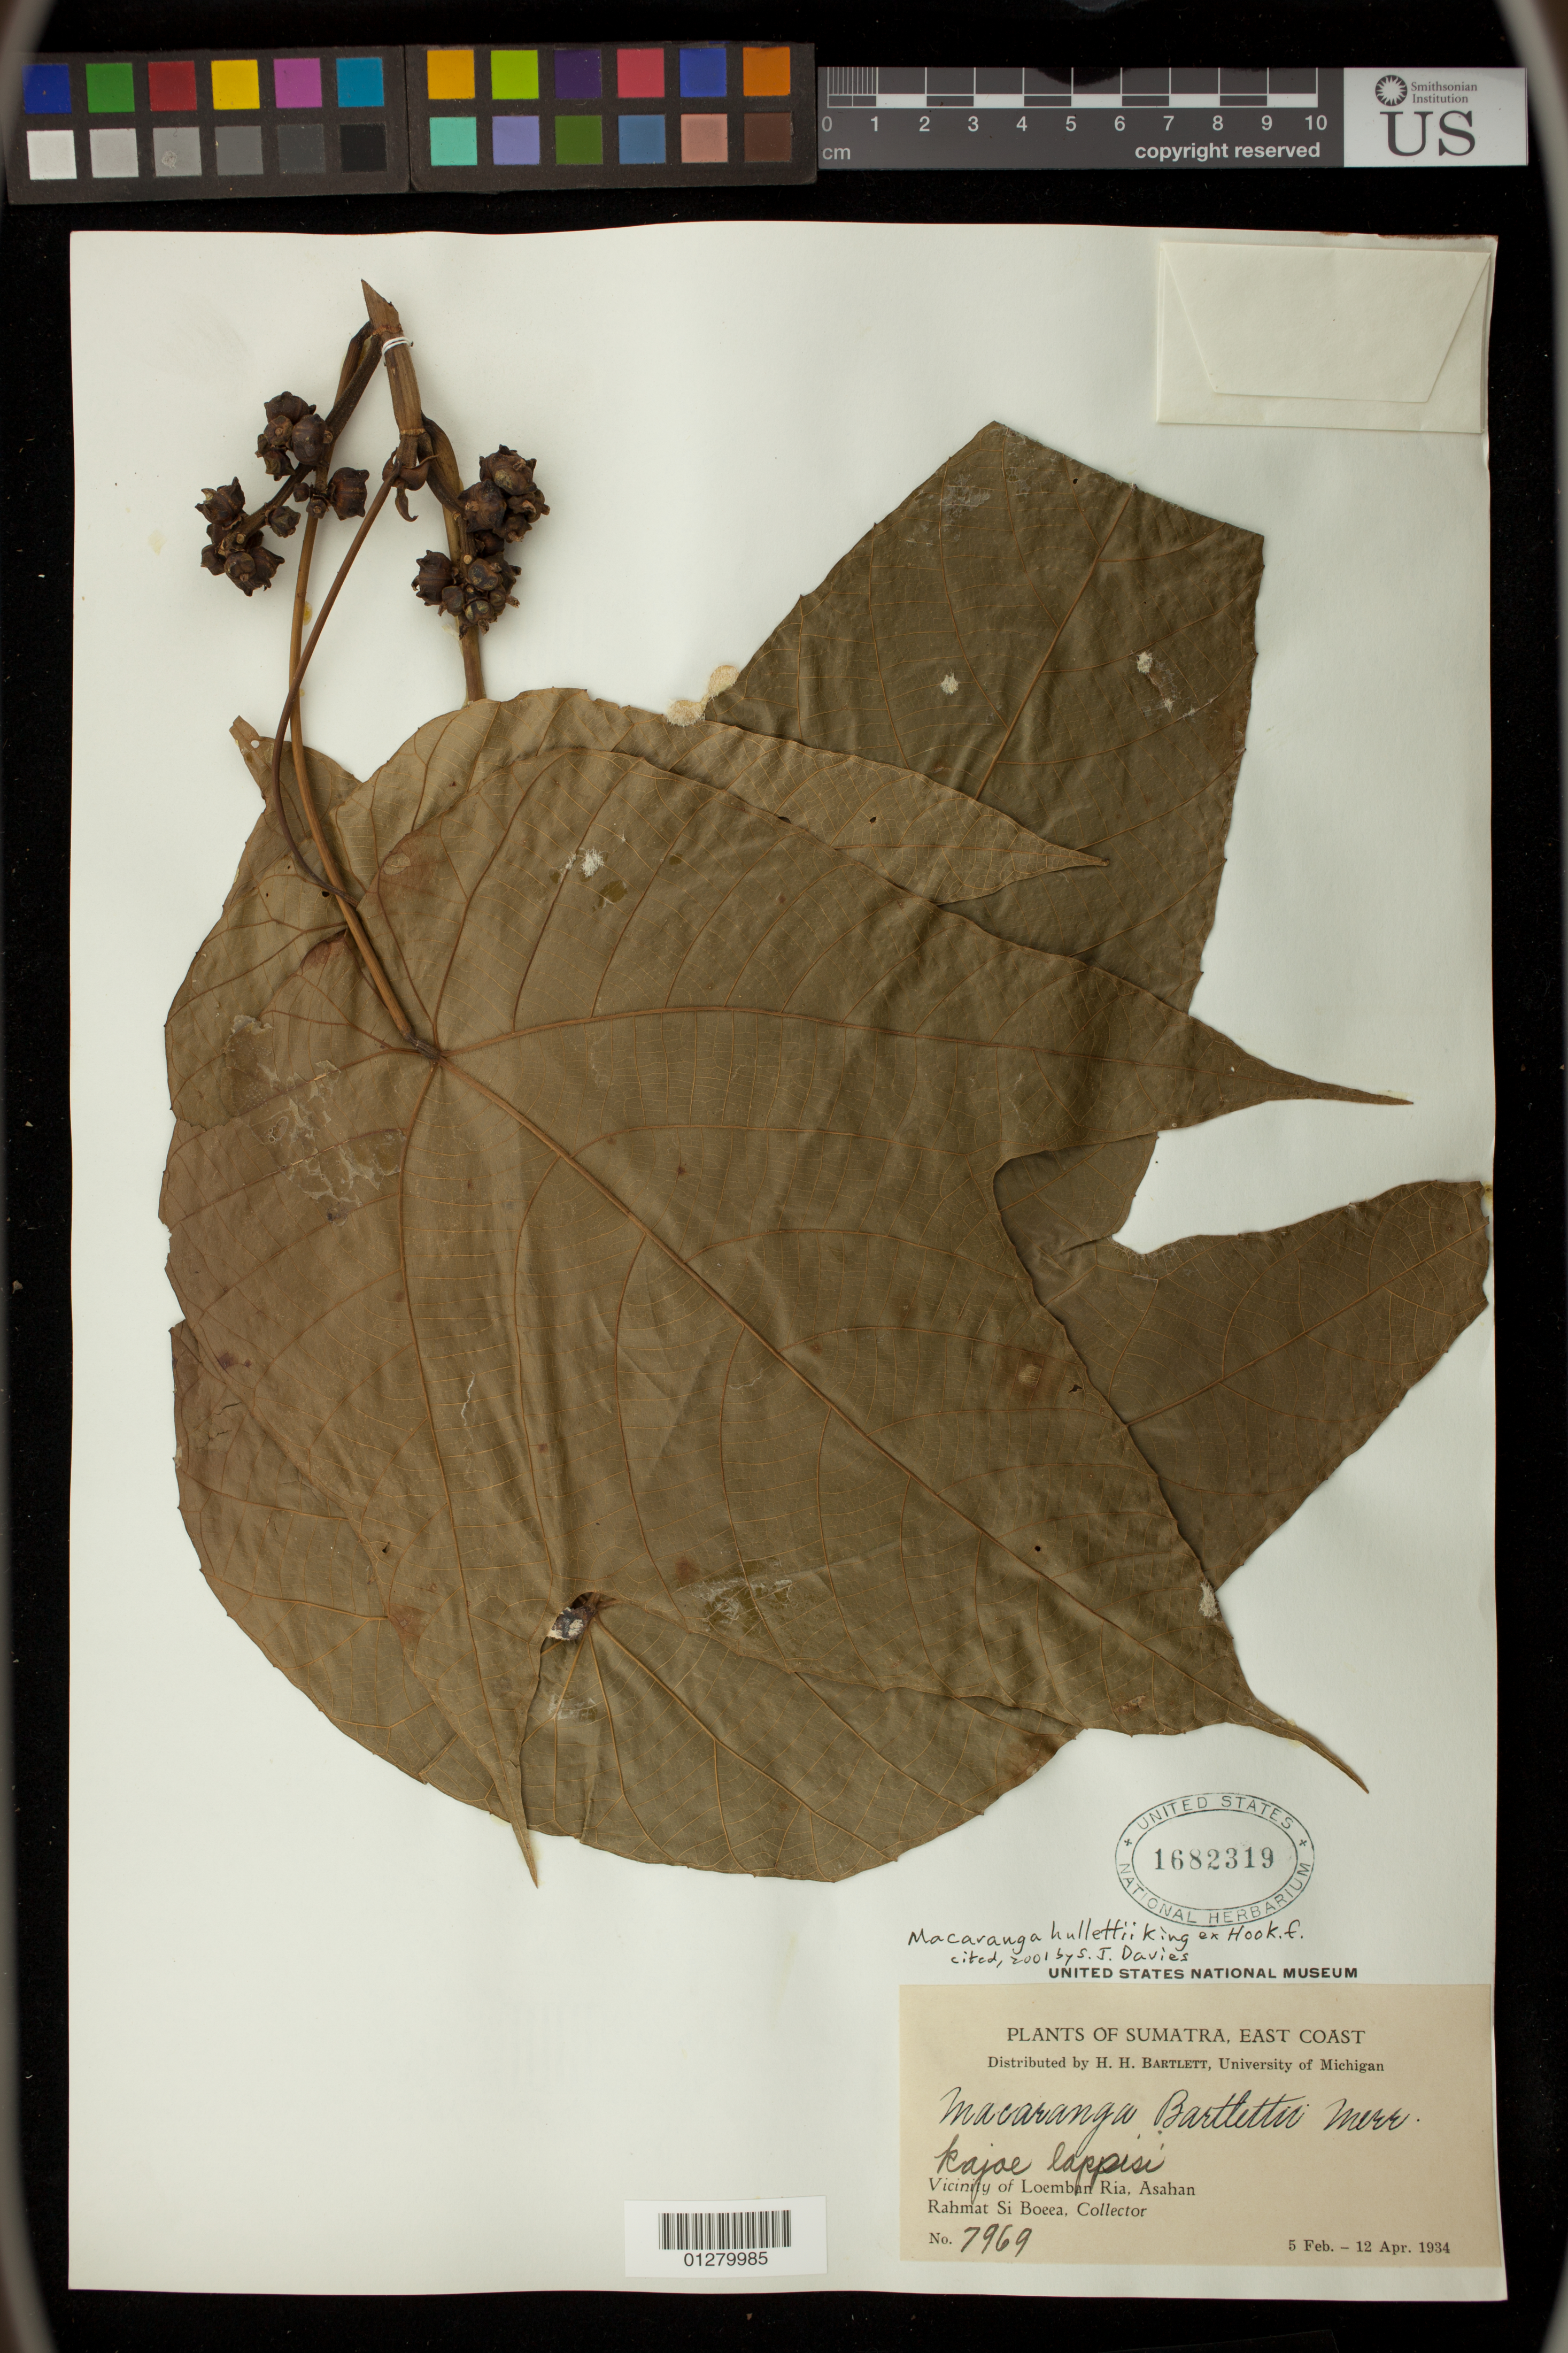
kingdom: Plantae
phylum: Tracheophyta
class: Magnoliopsida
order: Malpighiales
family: Euphorbiaceae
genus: Macaranga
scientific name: Macaranga hullettii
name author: King ex Hook. f.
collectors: Rahmat Si Boeea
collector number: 7969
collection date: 1934-02-05/1934-04-12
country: Indonesia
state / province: Sumatra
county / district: Sumatera Utara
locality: Vicinity of Loemban Ria, Asahan [Kabupaten Asahan]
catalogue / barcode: US 1682319